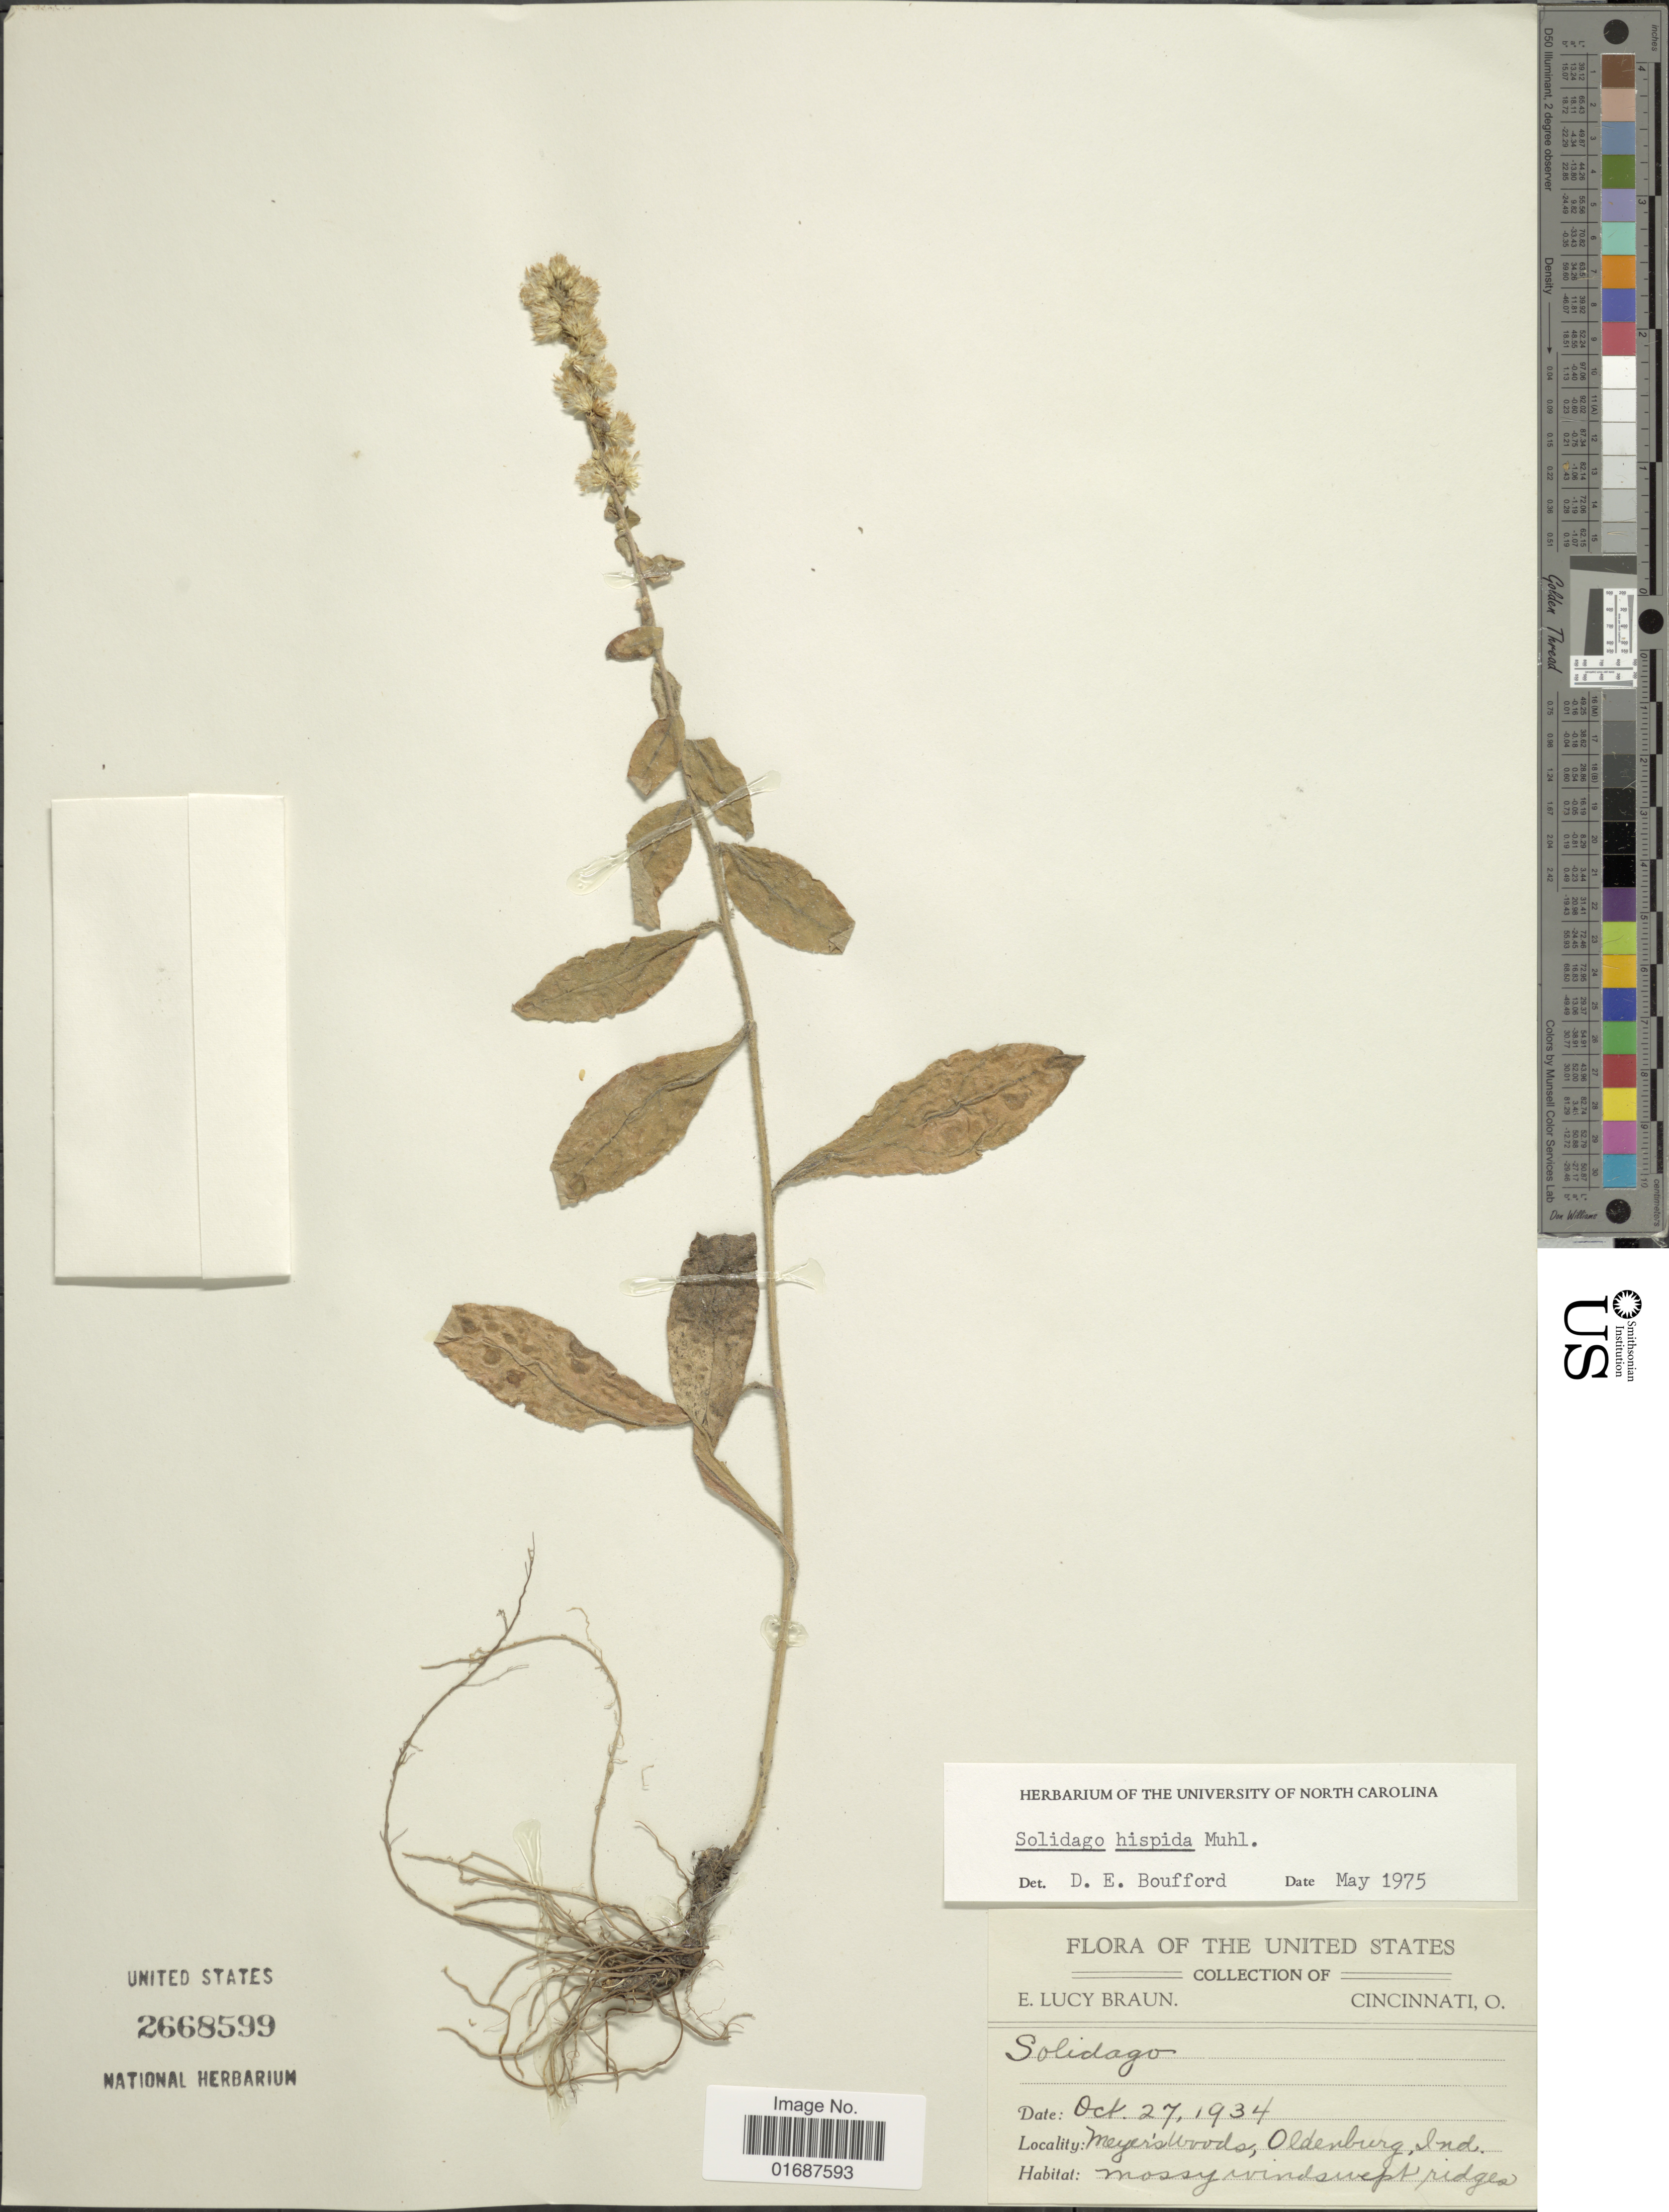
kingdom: Plantae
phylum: Tracheophyta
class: Magnoliopsida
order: Asterales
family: Asteraceae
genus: Solidago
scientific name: Solidago hispida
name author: Muhl. ex Willd.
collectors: E. L. Braun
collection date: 1934-10-27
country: United States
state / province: Indiana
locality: Meyer's Woods, Oldenburg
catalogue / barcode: US 2668599